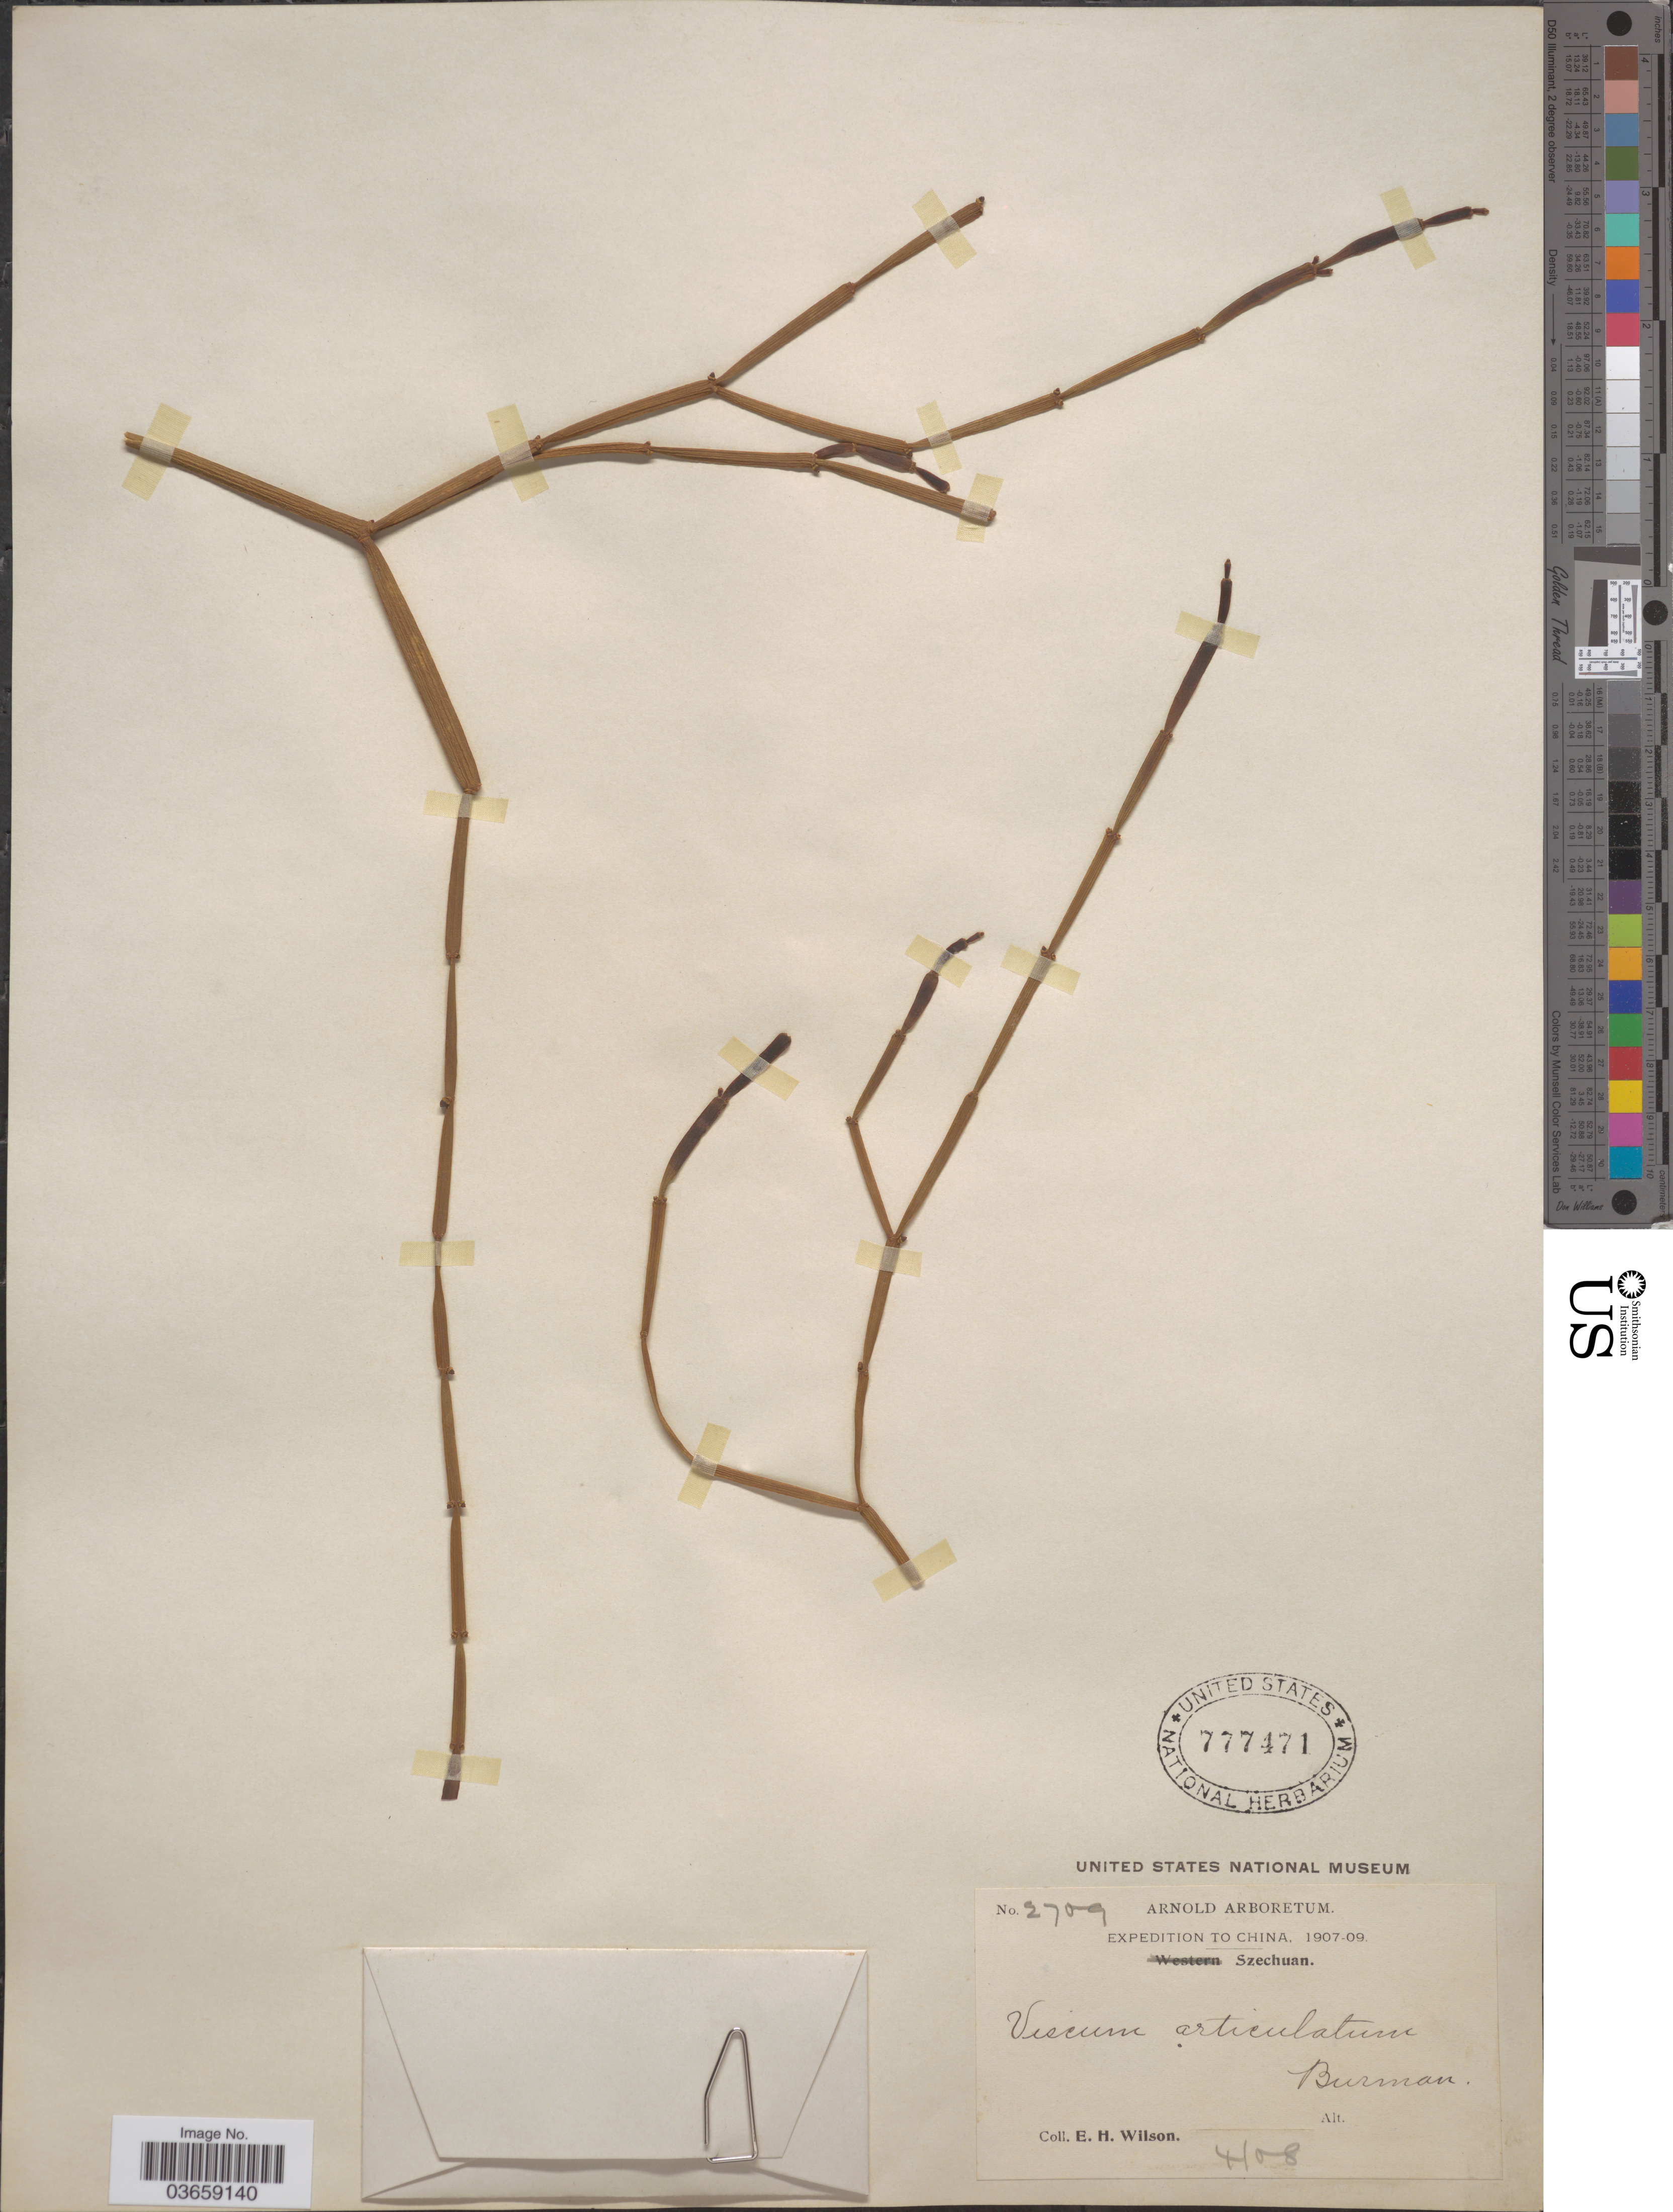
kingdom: Plantae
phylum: Tracheophyta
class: Magnoliopsida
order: Santalales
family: Viscaceae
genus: Viscum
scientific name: Viscum articulatum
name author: Burm. f.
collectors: E. Wilson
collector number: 2709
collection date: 1908-04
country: China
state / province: Sichuan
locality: Szechuan.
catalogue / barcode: US 777471